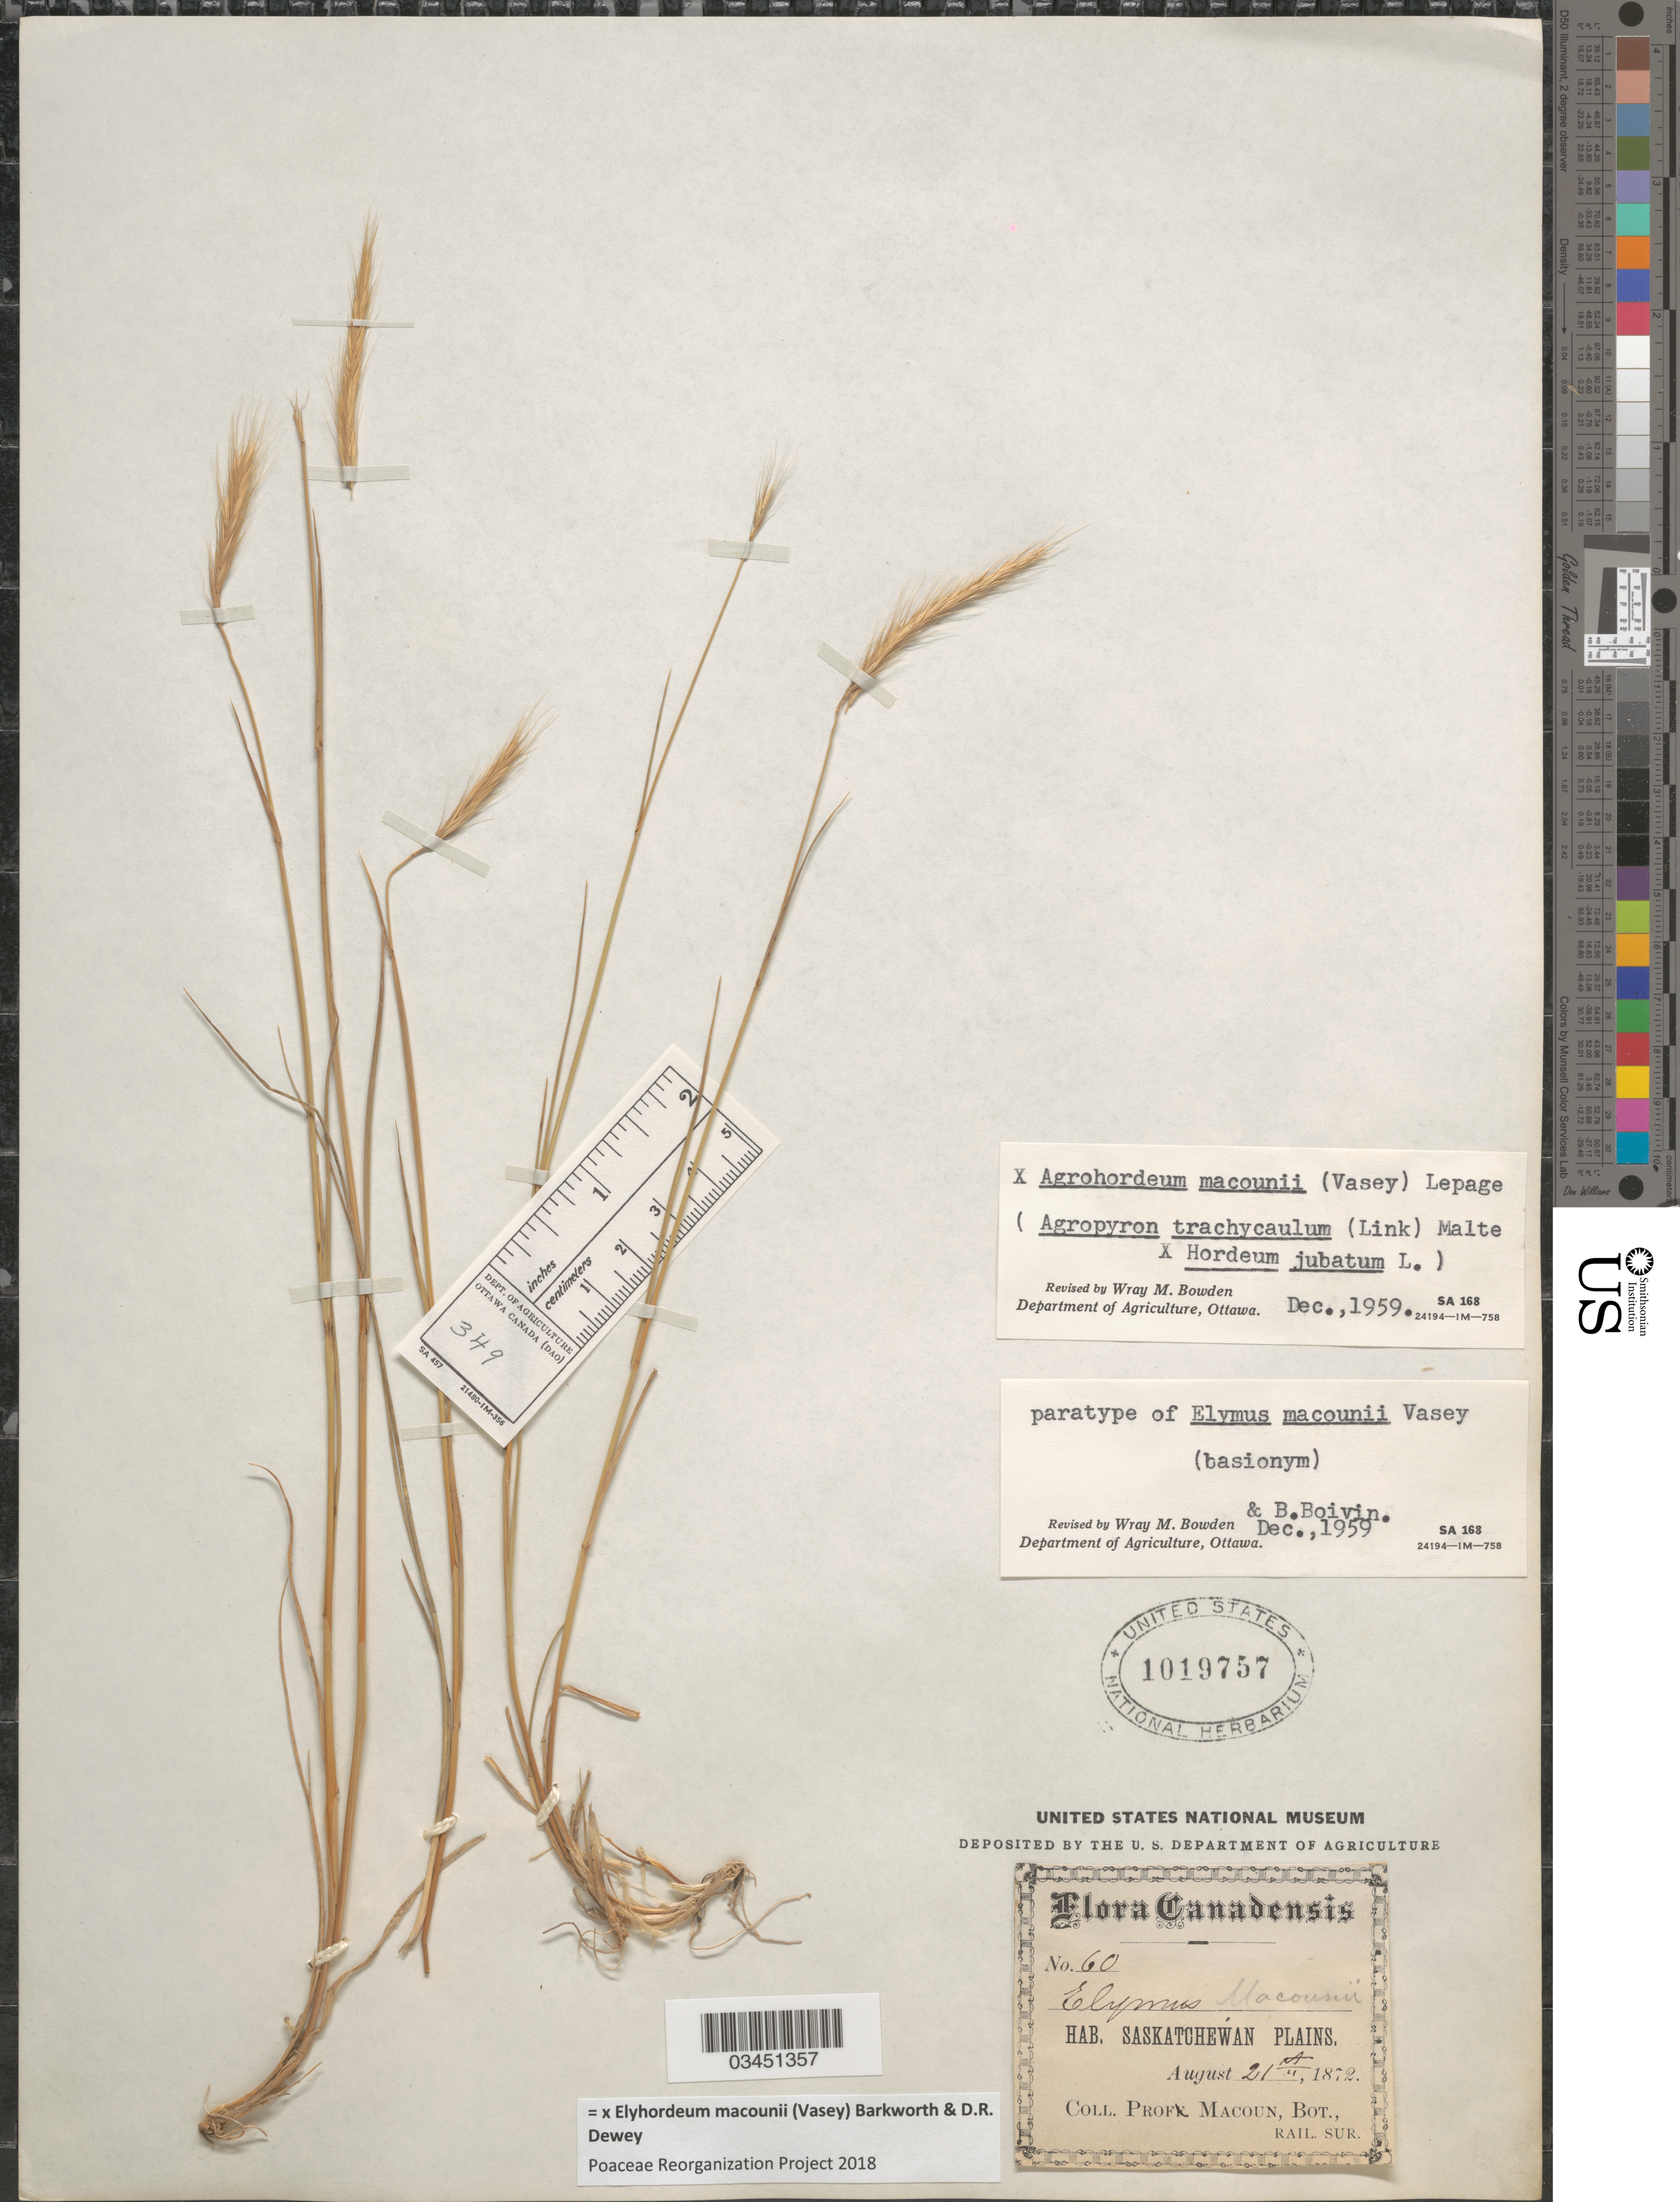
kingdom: Plantae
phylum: Tracheophyta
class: Liliopsida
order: Poales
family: Poaceae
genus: Elyhordeum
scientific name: x Elyhordeum macounii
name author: (Vasey) Barkworth & Dewey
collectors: Prof. Macoun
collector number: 60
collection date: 1872-08-21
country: Canada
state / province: Saskatchewan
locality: Saskatchewan Plains. Rail. Sur.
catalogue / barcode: US 1019757